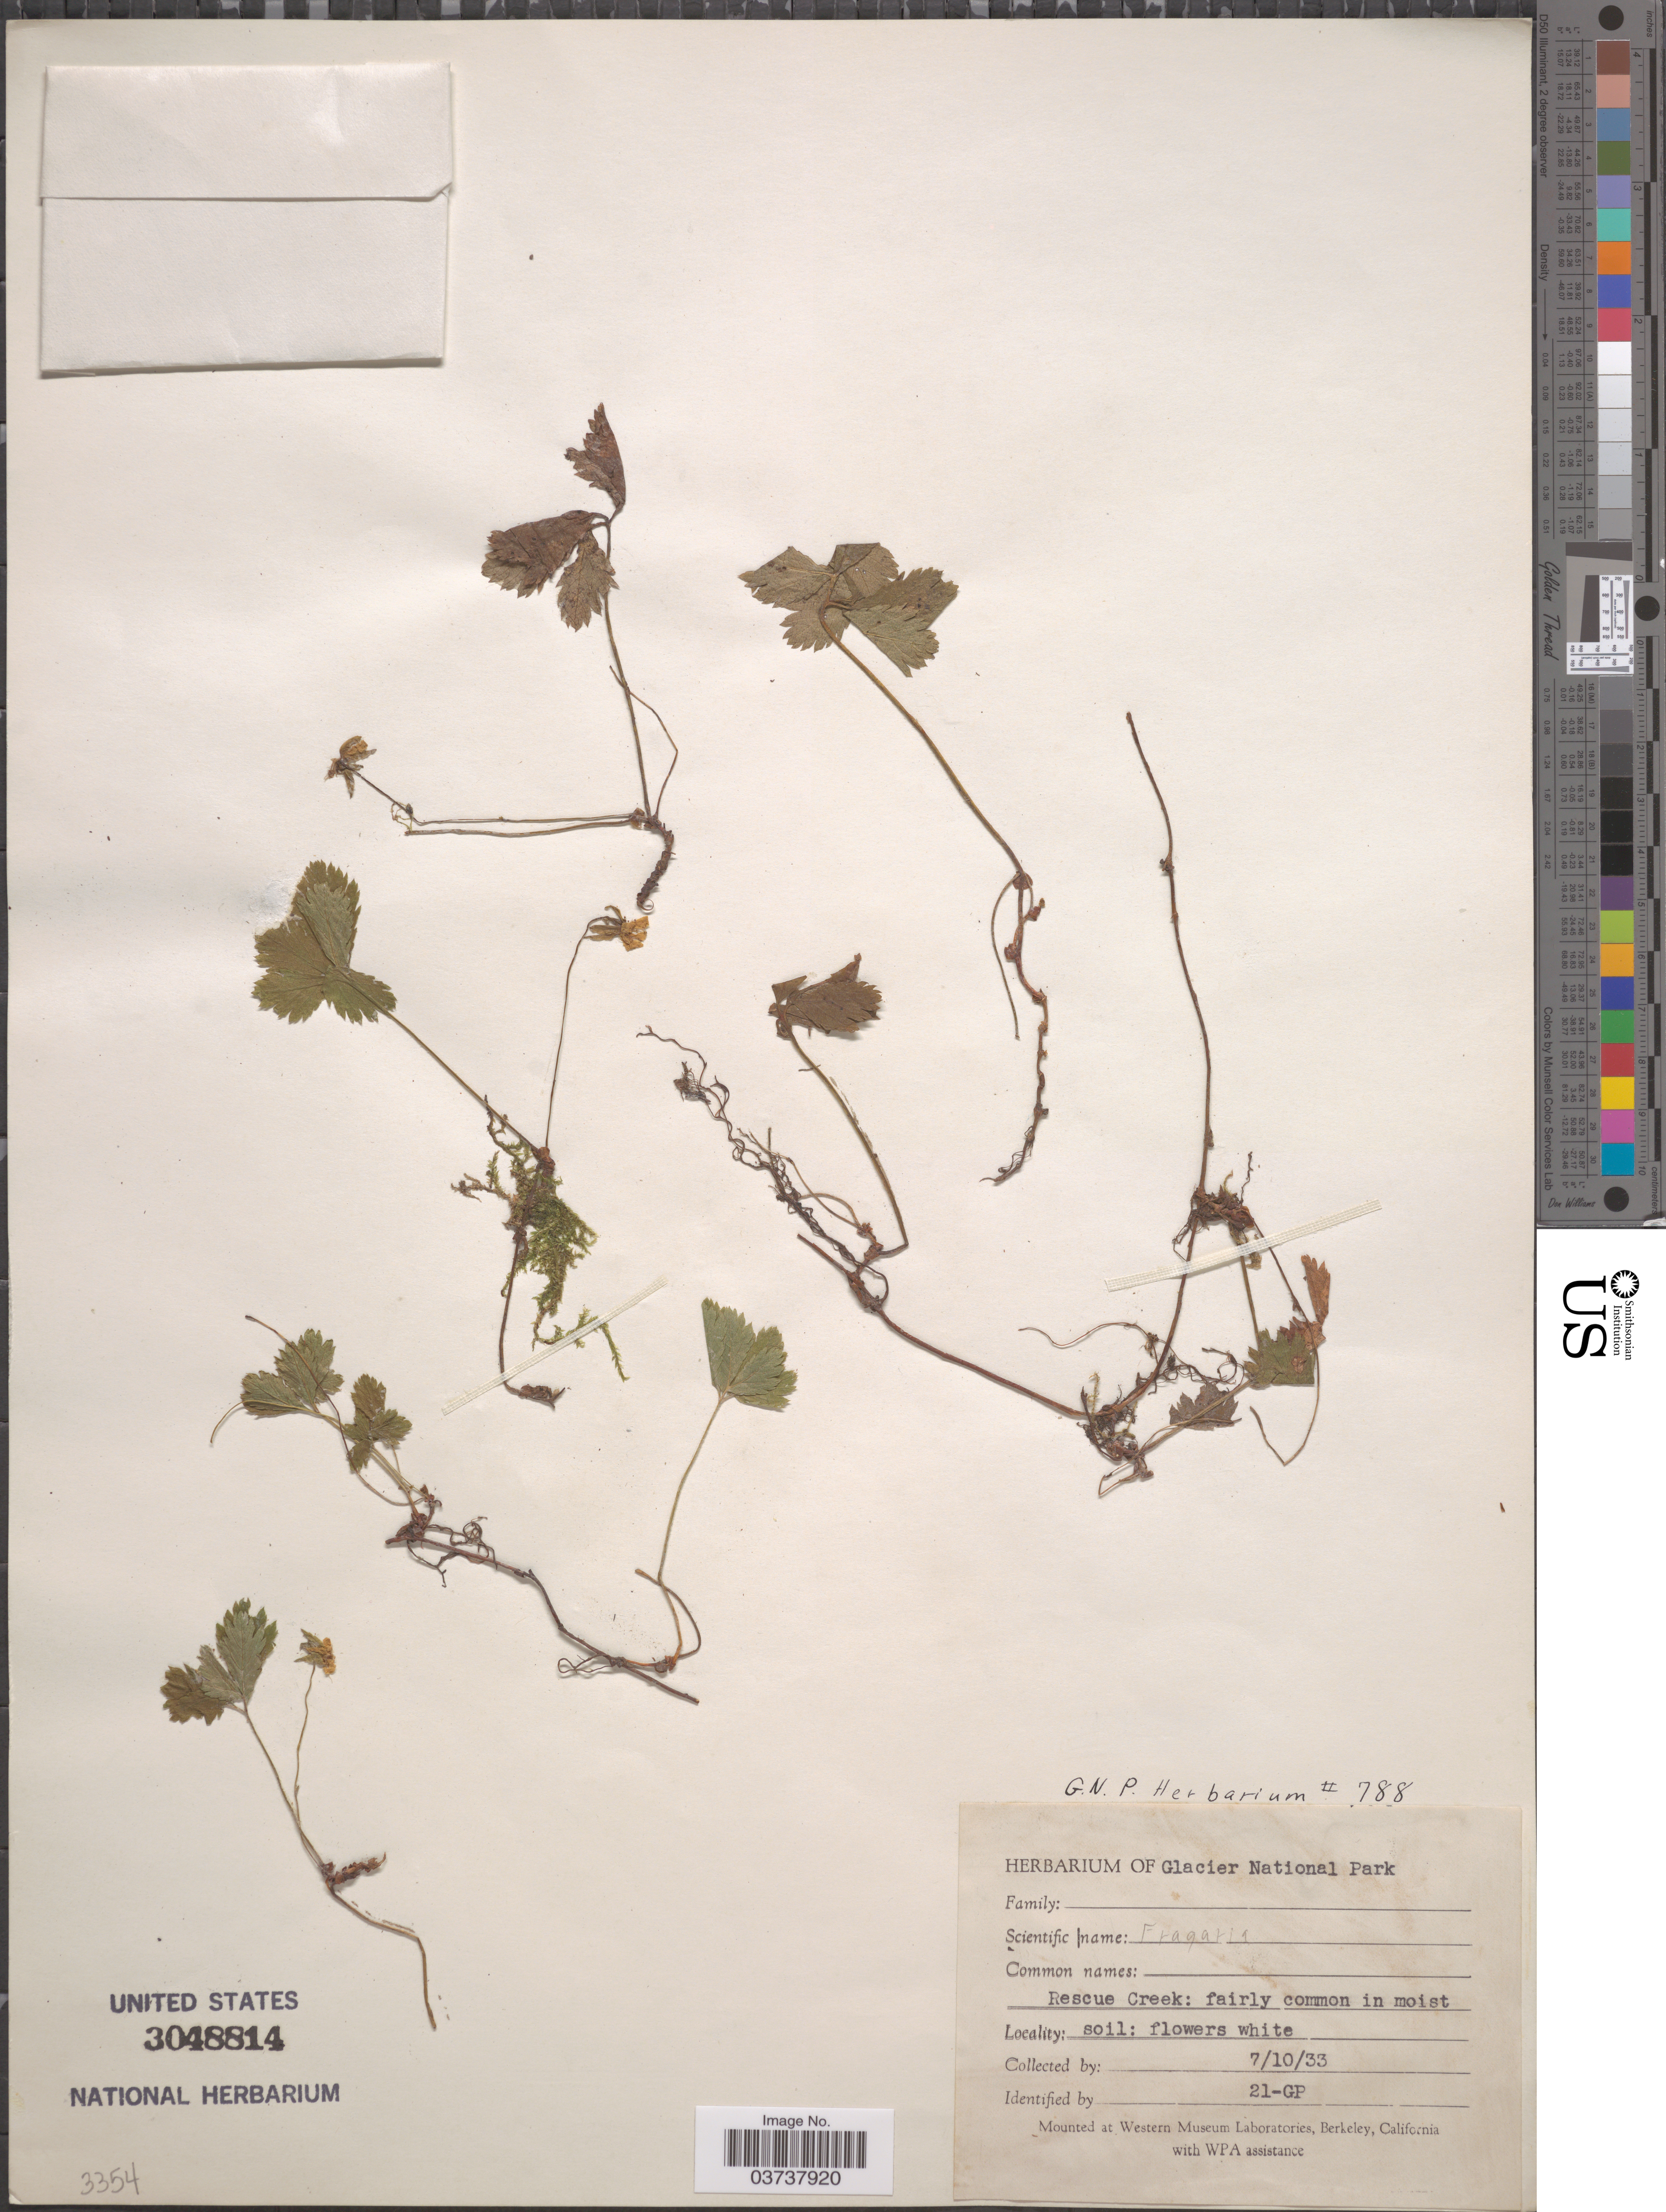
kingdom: Plantae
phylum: Tracheophyta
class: Magnoliopsida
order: Rosales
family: Rosaceae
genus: Fragaria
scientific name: Fragaria sp.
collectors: Ex herb. Glacier National Park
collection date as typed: Transcribed d/m/y: 10/7/33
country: United States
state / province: California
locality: Rescue Creek.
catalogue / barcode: US 3048814